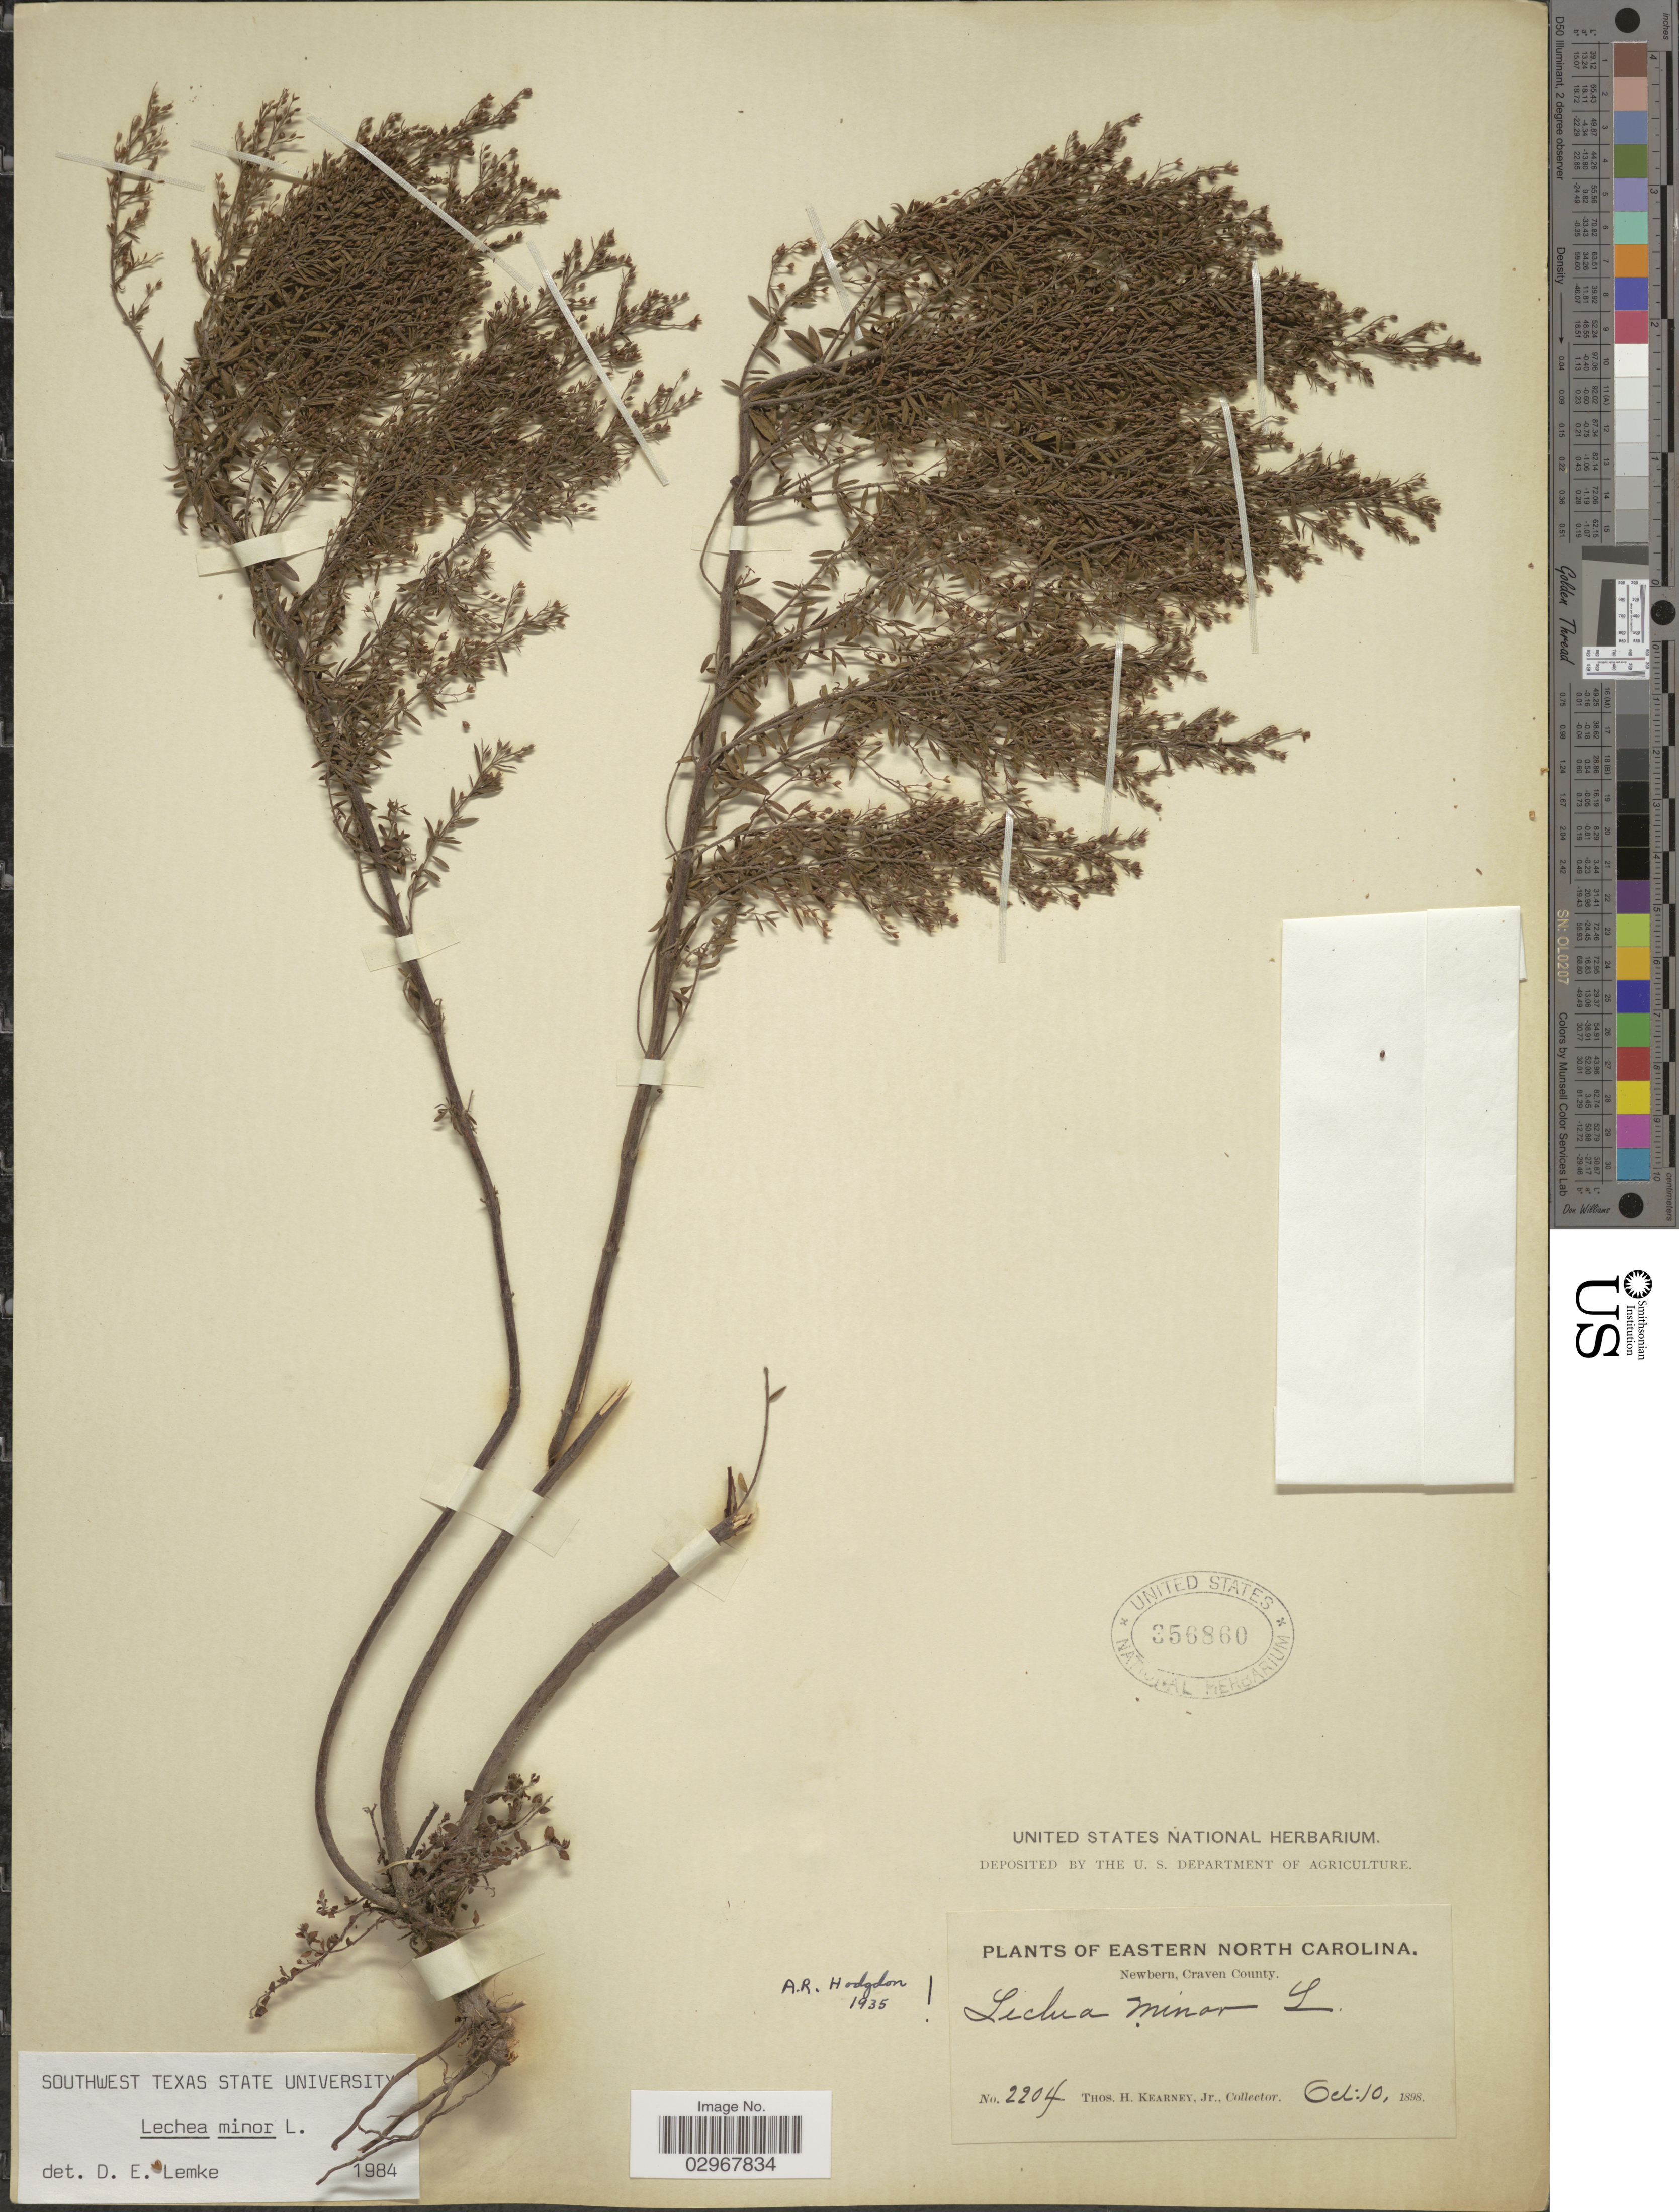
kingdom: Plantae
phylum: Tracheophyta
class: Magnoliopsida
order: Malvales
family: Cistaceae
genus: Lechea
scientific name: Lechea minor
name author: L.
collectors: T. H. Kearney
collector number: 2204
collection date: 1898-10-10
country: United States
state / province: North Carolina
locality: Eastern North Carolina. Newbern, Craven County.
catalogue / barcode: US 356860